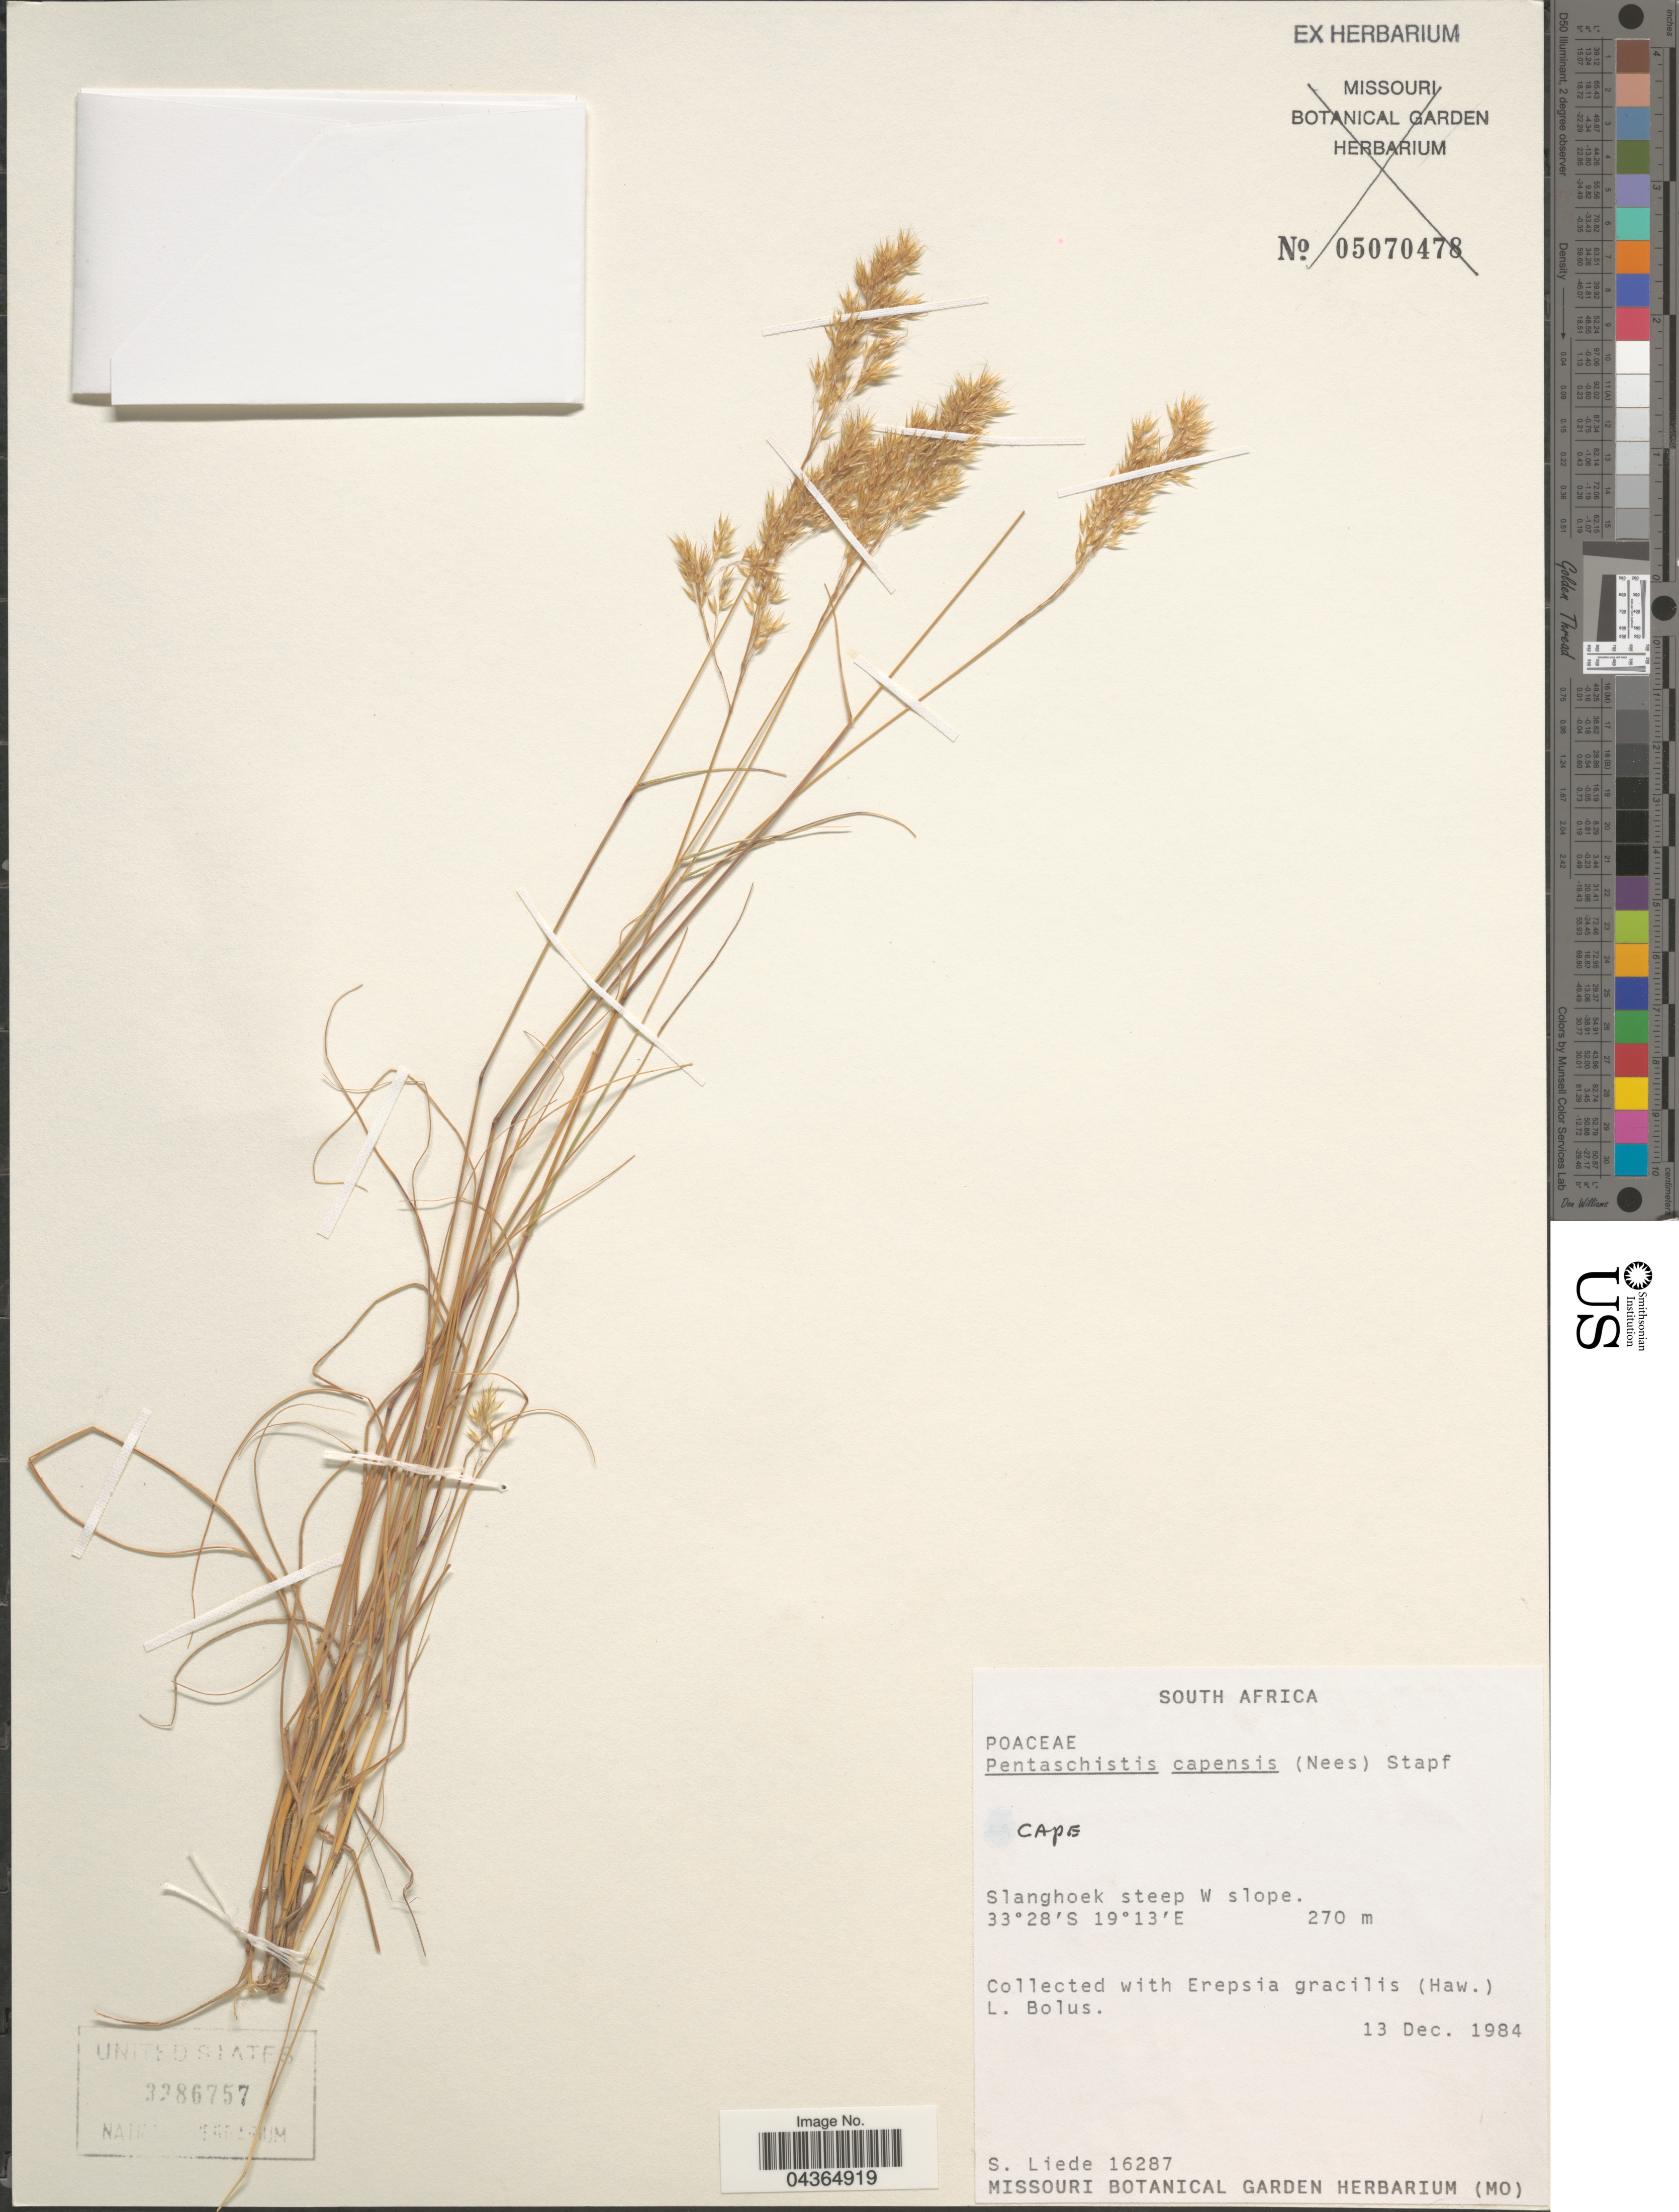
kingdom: Plantae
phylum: Tracheophyta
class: Liliopsida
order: Poales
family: Poaceae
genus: Pentameris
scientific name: Pentameris capensis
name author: (Nees) Galley & H.P. Linder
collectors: S. Liede-Schumann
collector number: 16287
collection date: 1984-12-13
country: South Africa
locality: Cape. Slanghoek steep W slope.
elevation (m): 270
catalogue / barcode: US 3386757